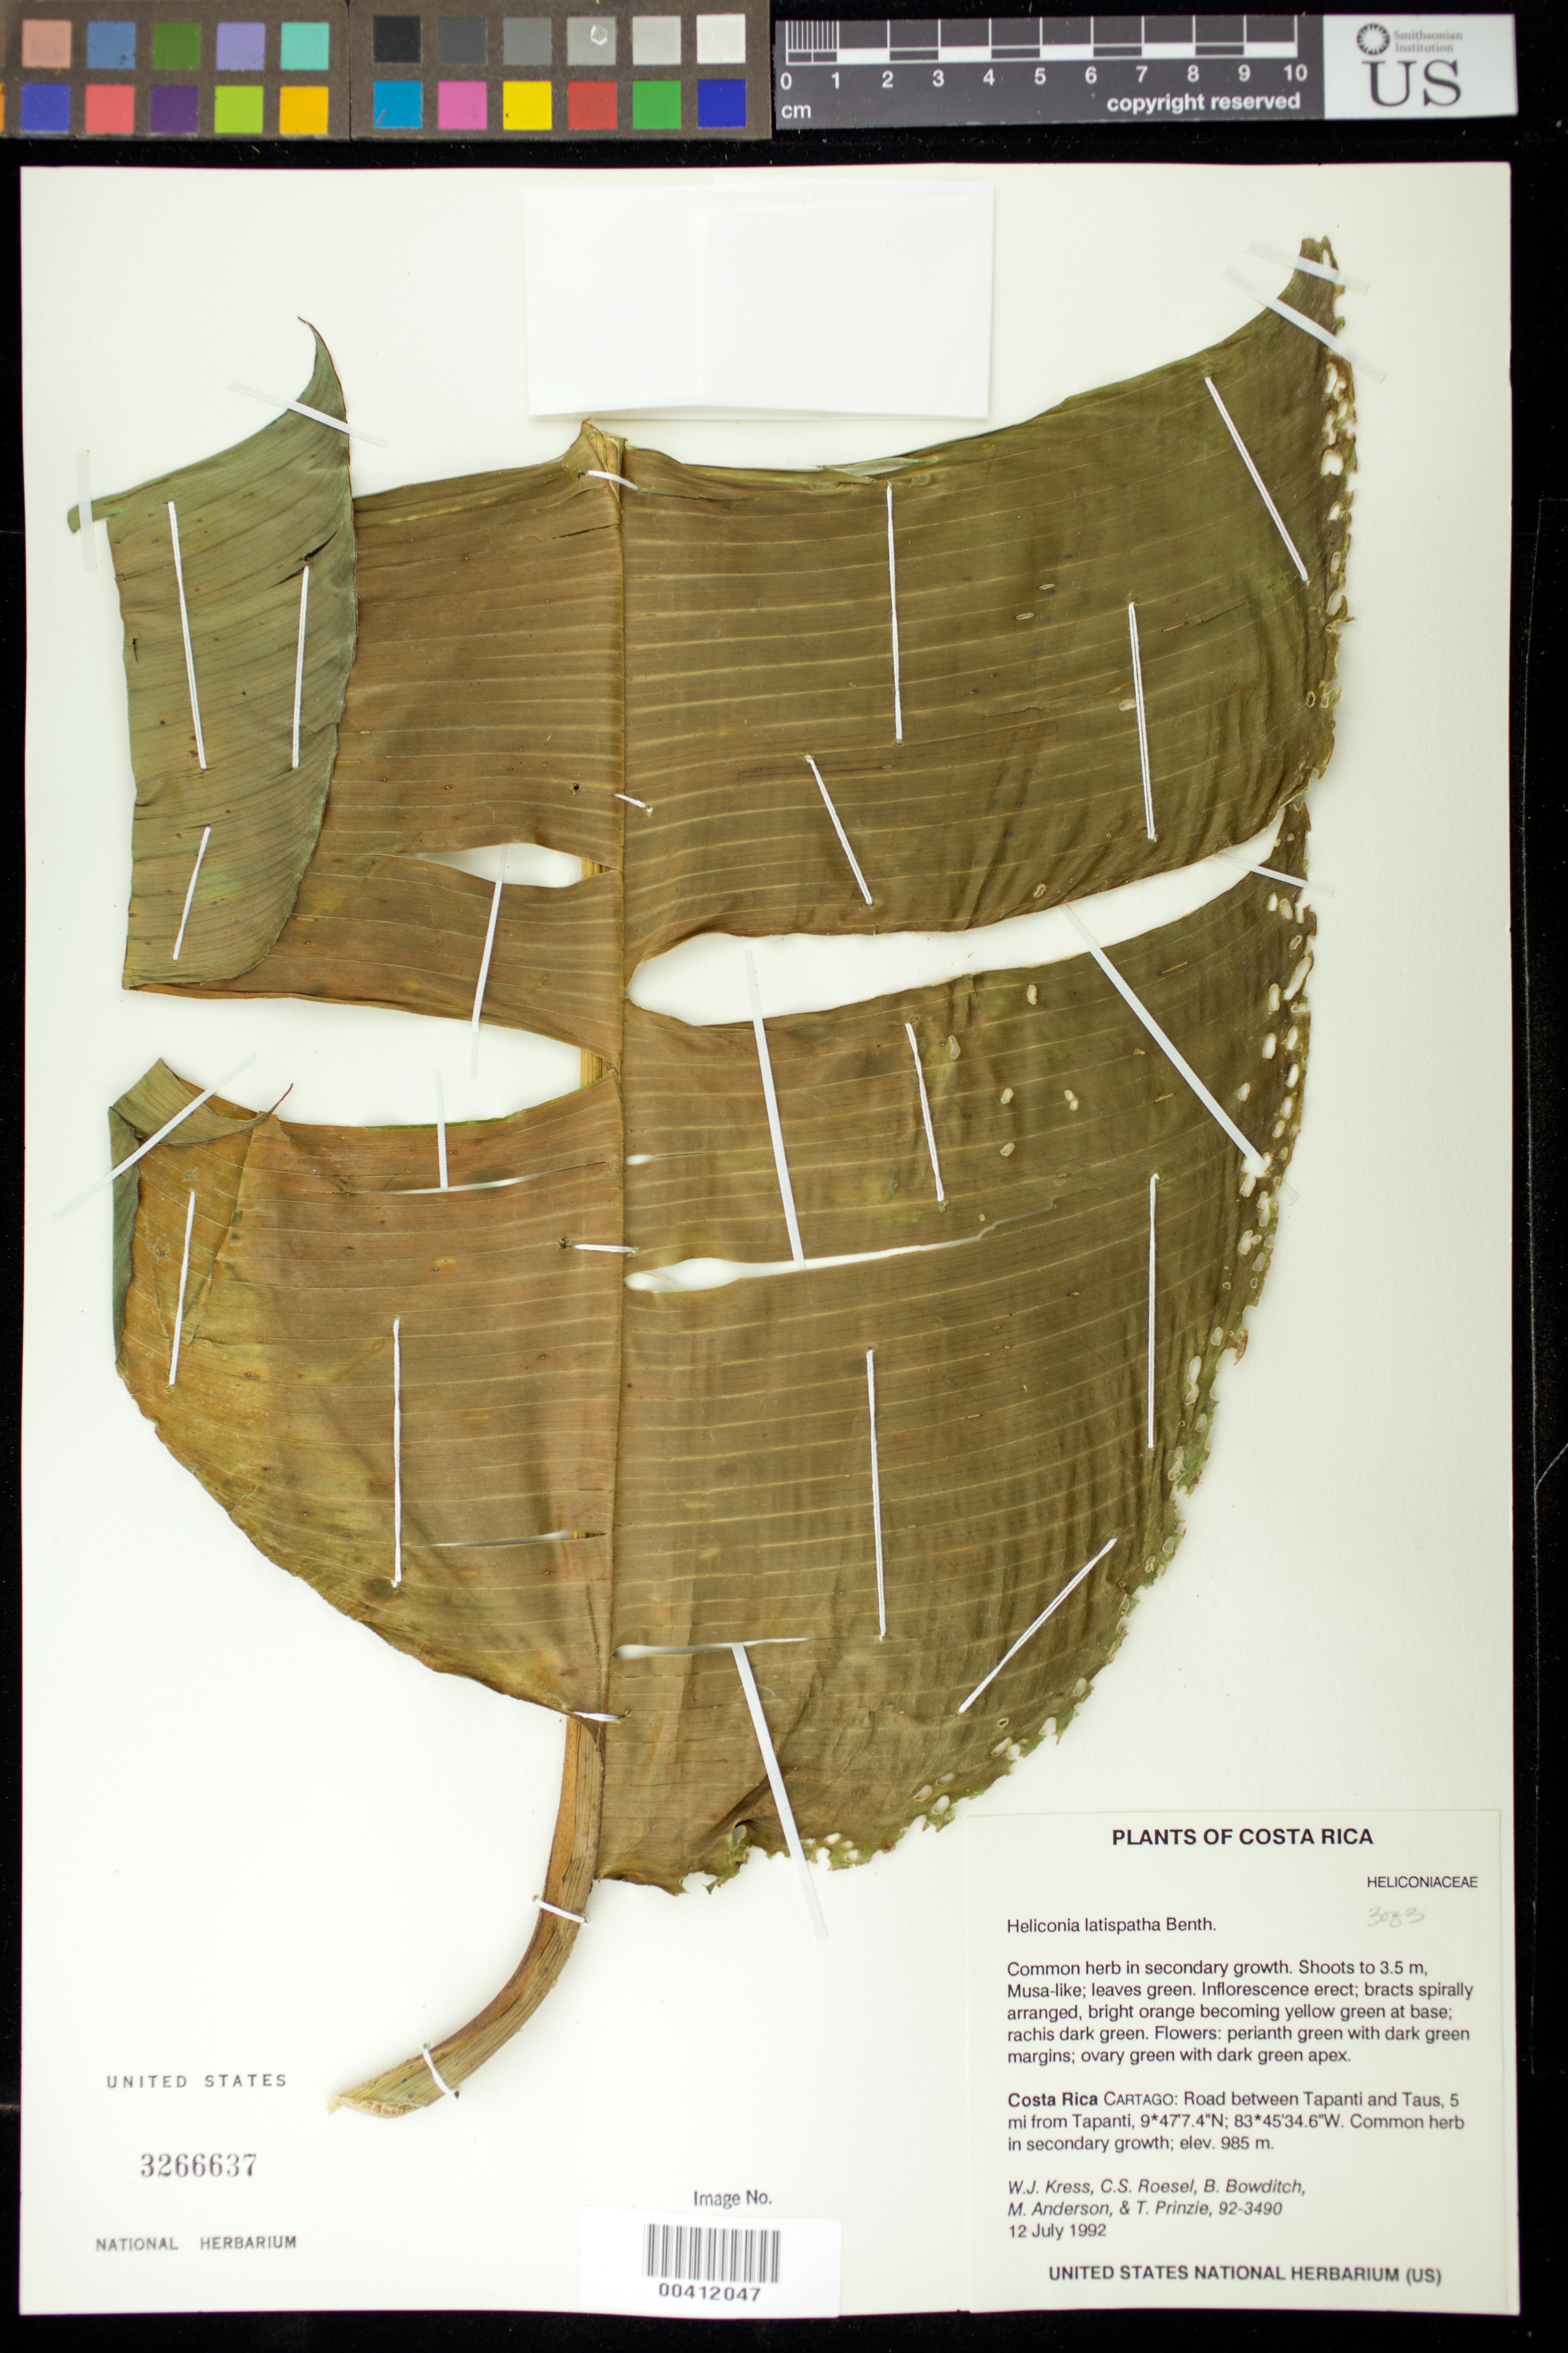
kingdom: Plantae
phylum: Tracheophyta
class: Liliopsida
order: Zingiberales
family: Heliconiaceae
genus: Heliconia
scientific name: Heliconia latispatha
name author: Benth.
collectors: W. J. Kress, C. S. Roesel, B. Bowditch, M. Anderson & T. Prinzie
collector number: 92-3490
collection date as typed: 12 Jul 1992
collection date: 1992-07-12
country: Costa Rica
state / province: Cartago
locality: Rd between Tapanti and Taus, 5 mi. from Tapanti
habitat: Secondary growth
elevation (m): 985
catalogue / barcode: US 3266637